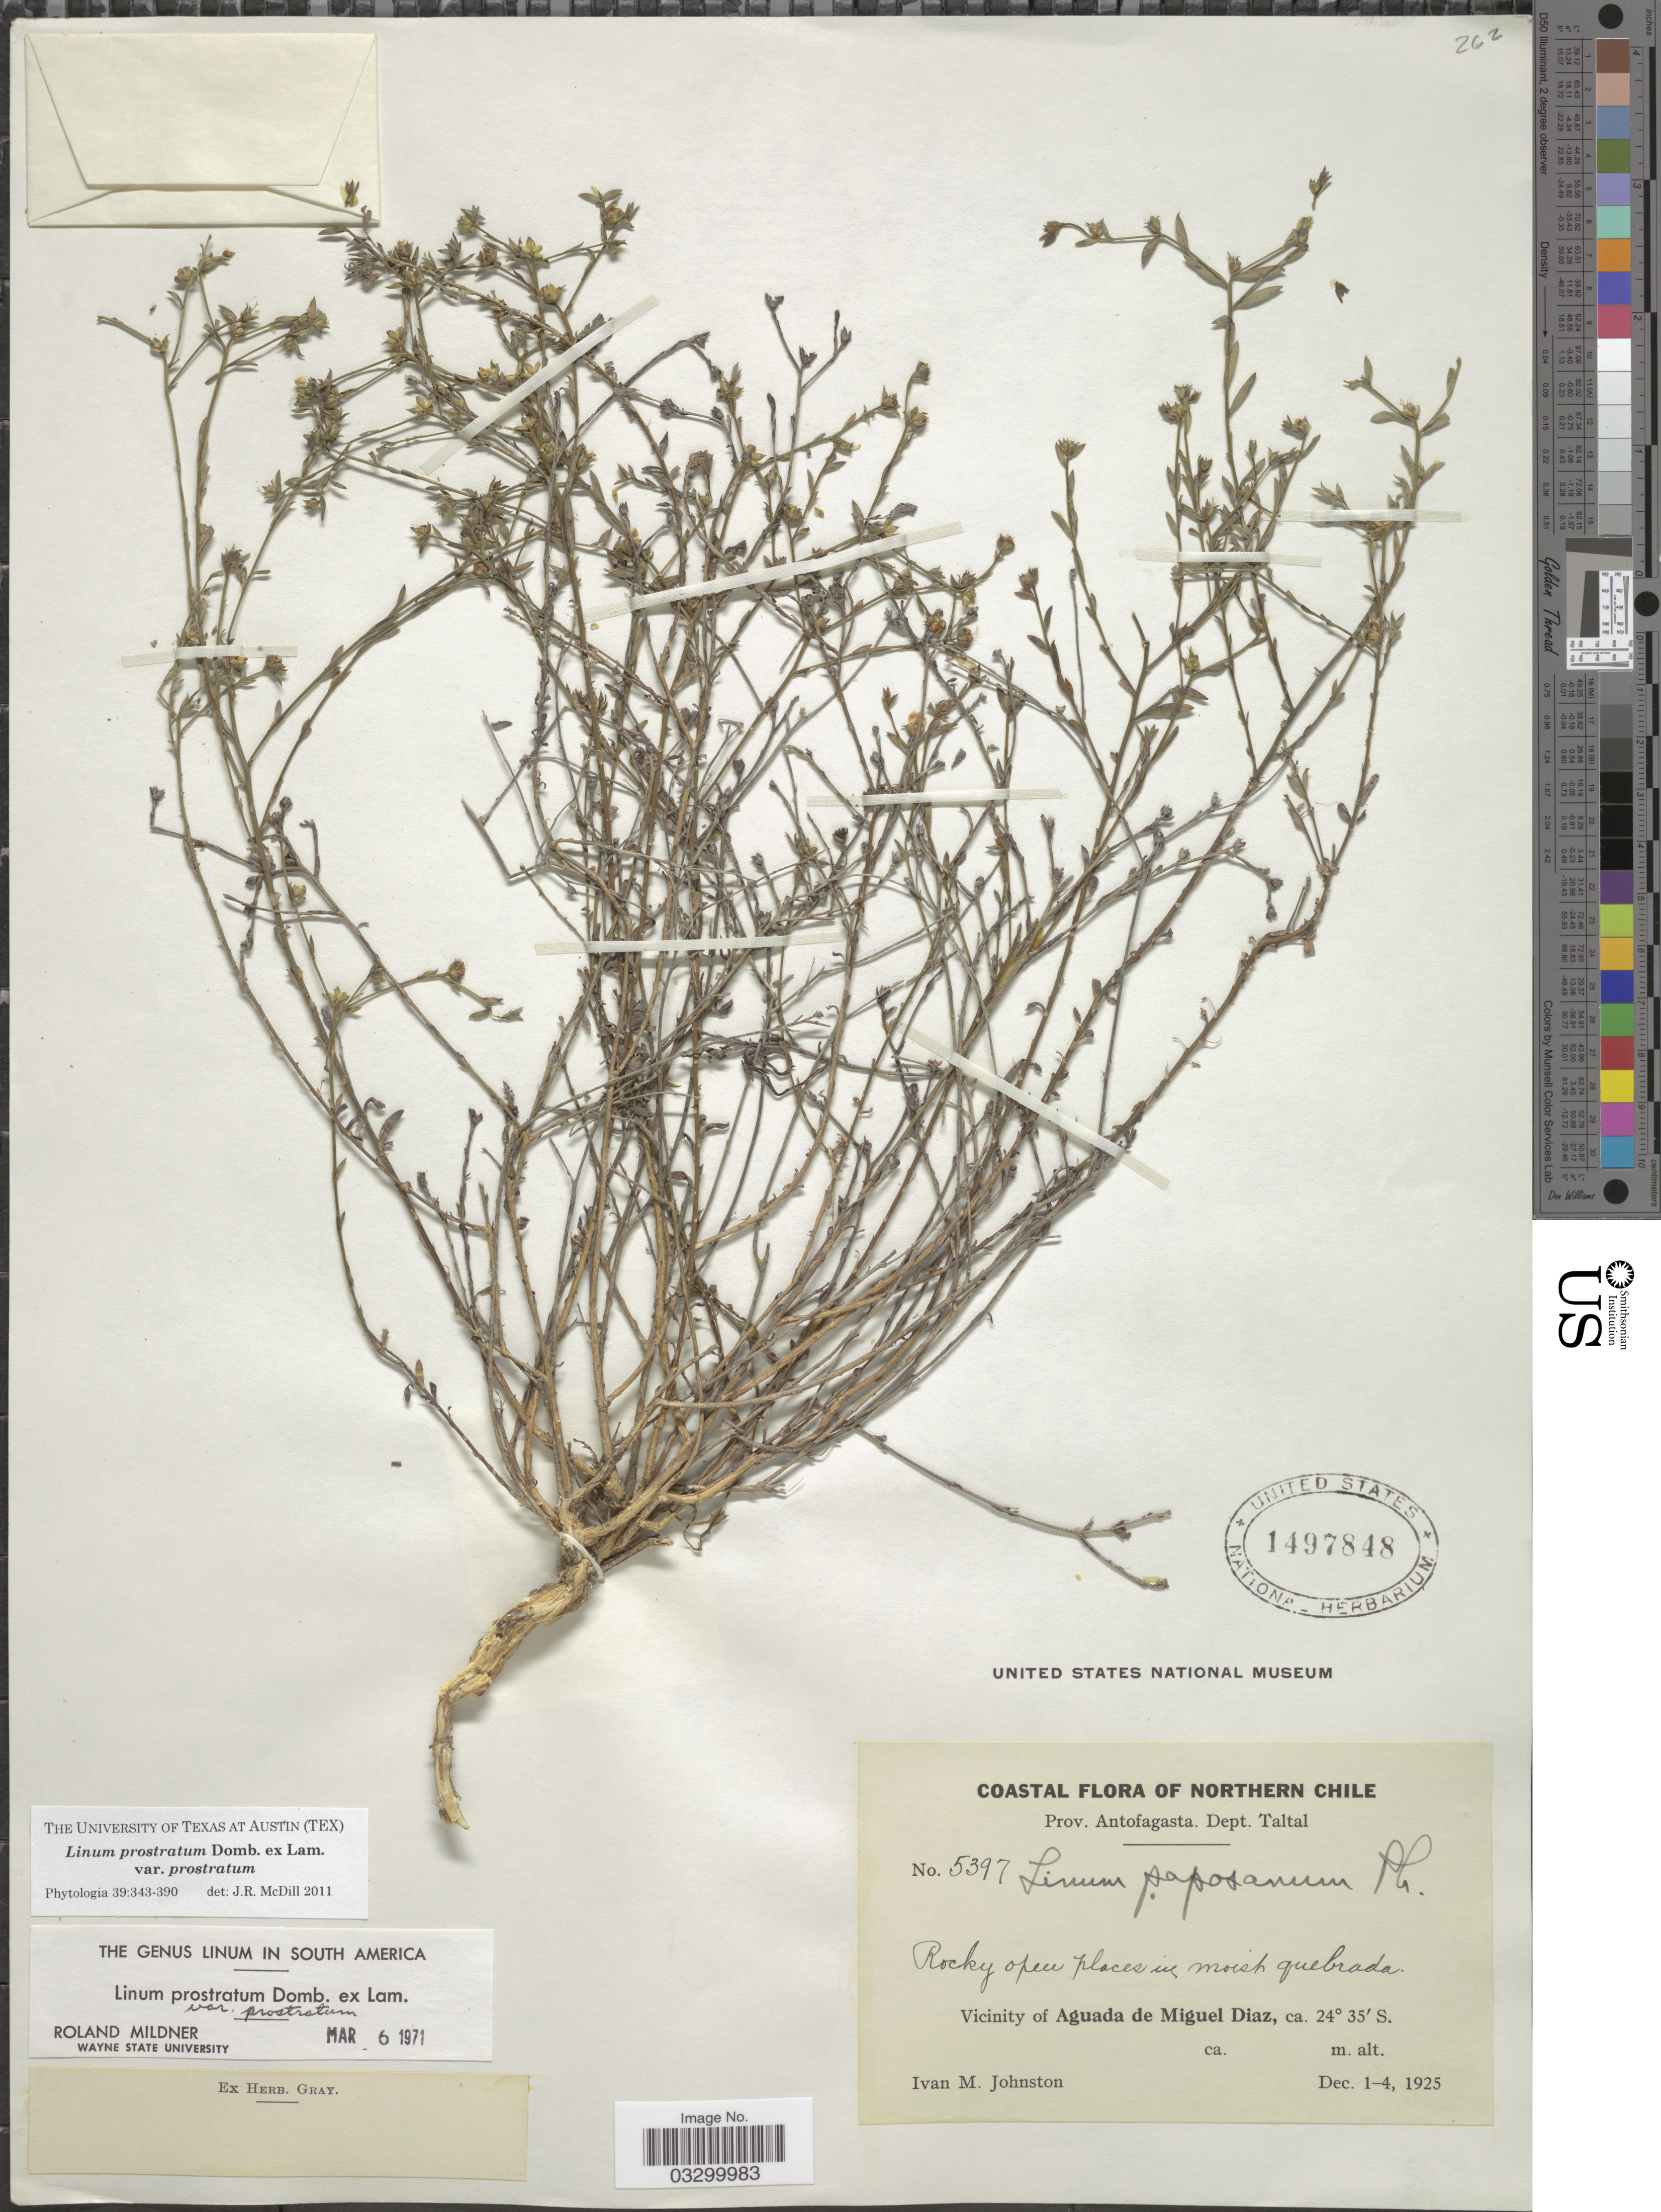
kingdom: Plantae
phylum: Tracheophyta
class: Magnoliopsida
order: Malpighiales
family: Linaceae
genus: Linum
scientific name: Linum prostratum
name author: Dombey ex Lam.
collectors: I.M. Johnston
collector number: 5397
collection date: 1925-12-01/1925-12-04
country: Chile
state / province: Antofagasta (II)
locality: Coastal Flora of Northern Chile. Prov. Antofagasta, Dept. Taltal. Vicinity of Aguada de Miguel Diaz.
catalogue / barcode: US 1497848